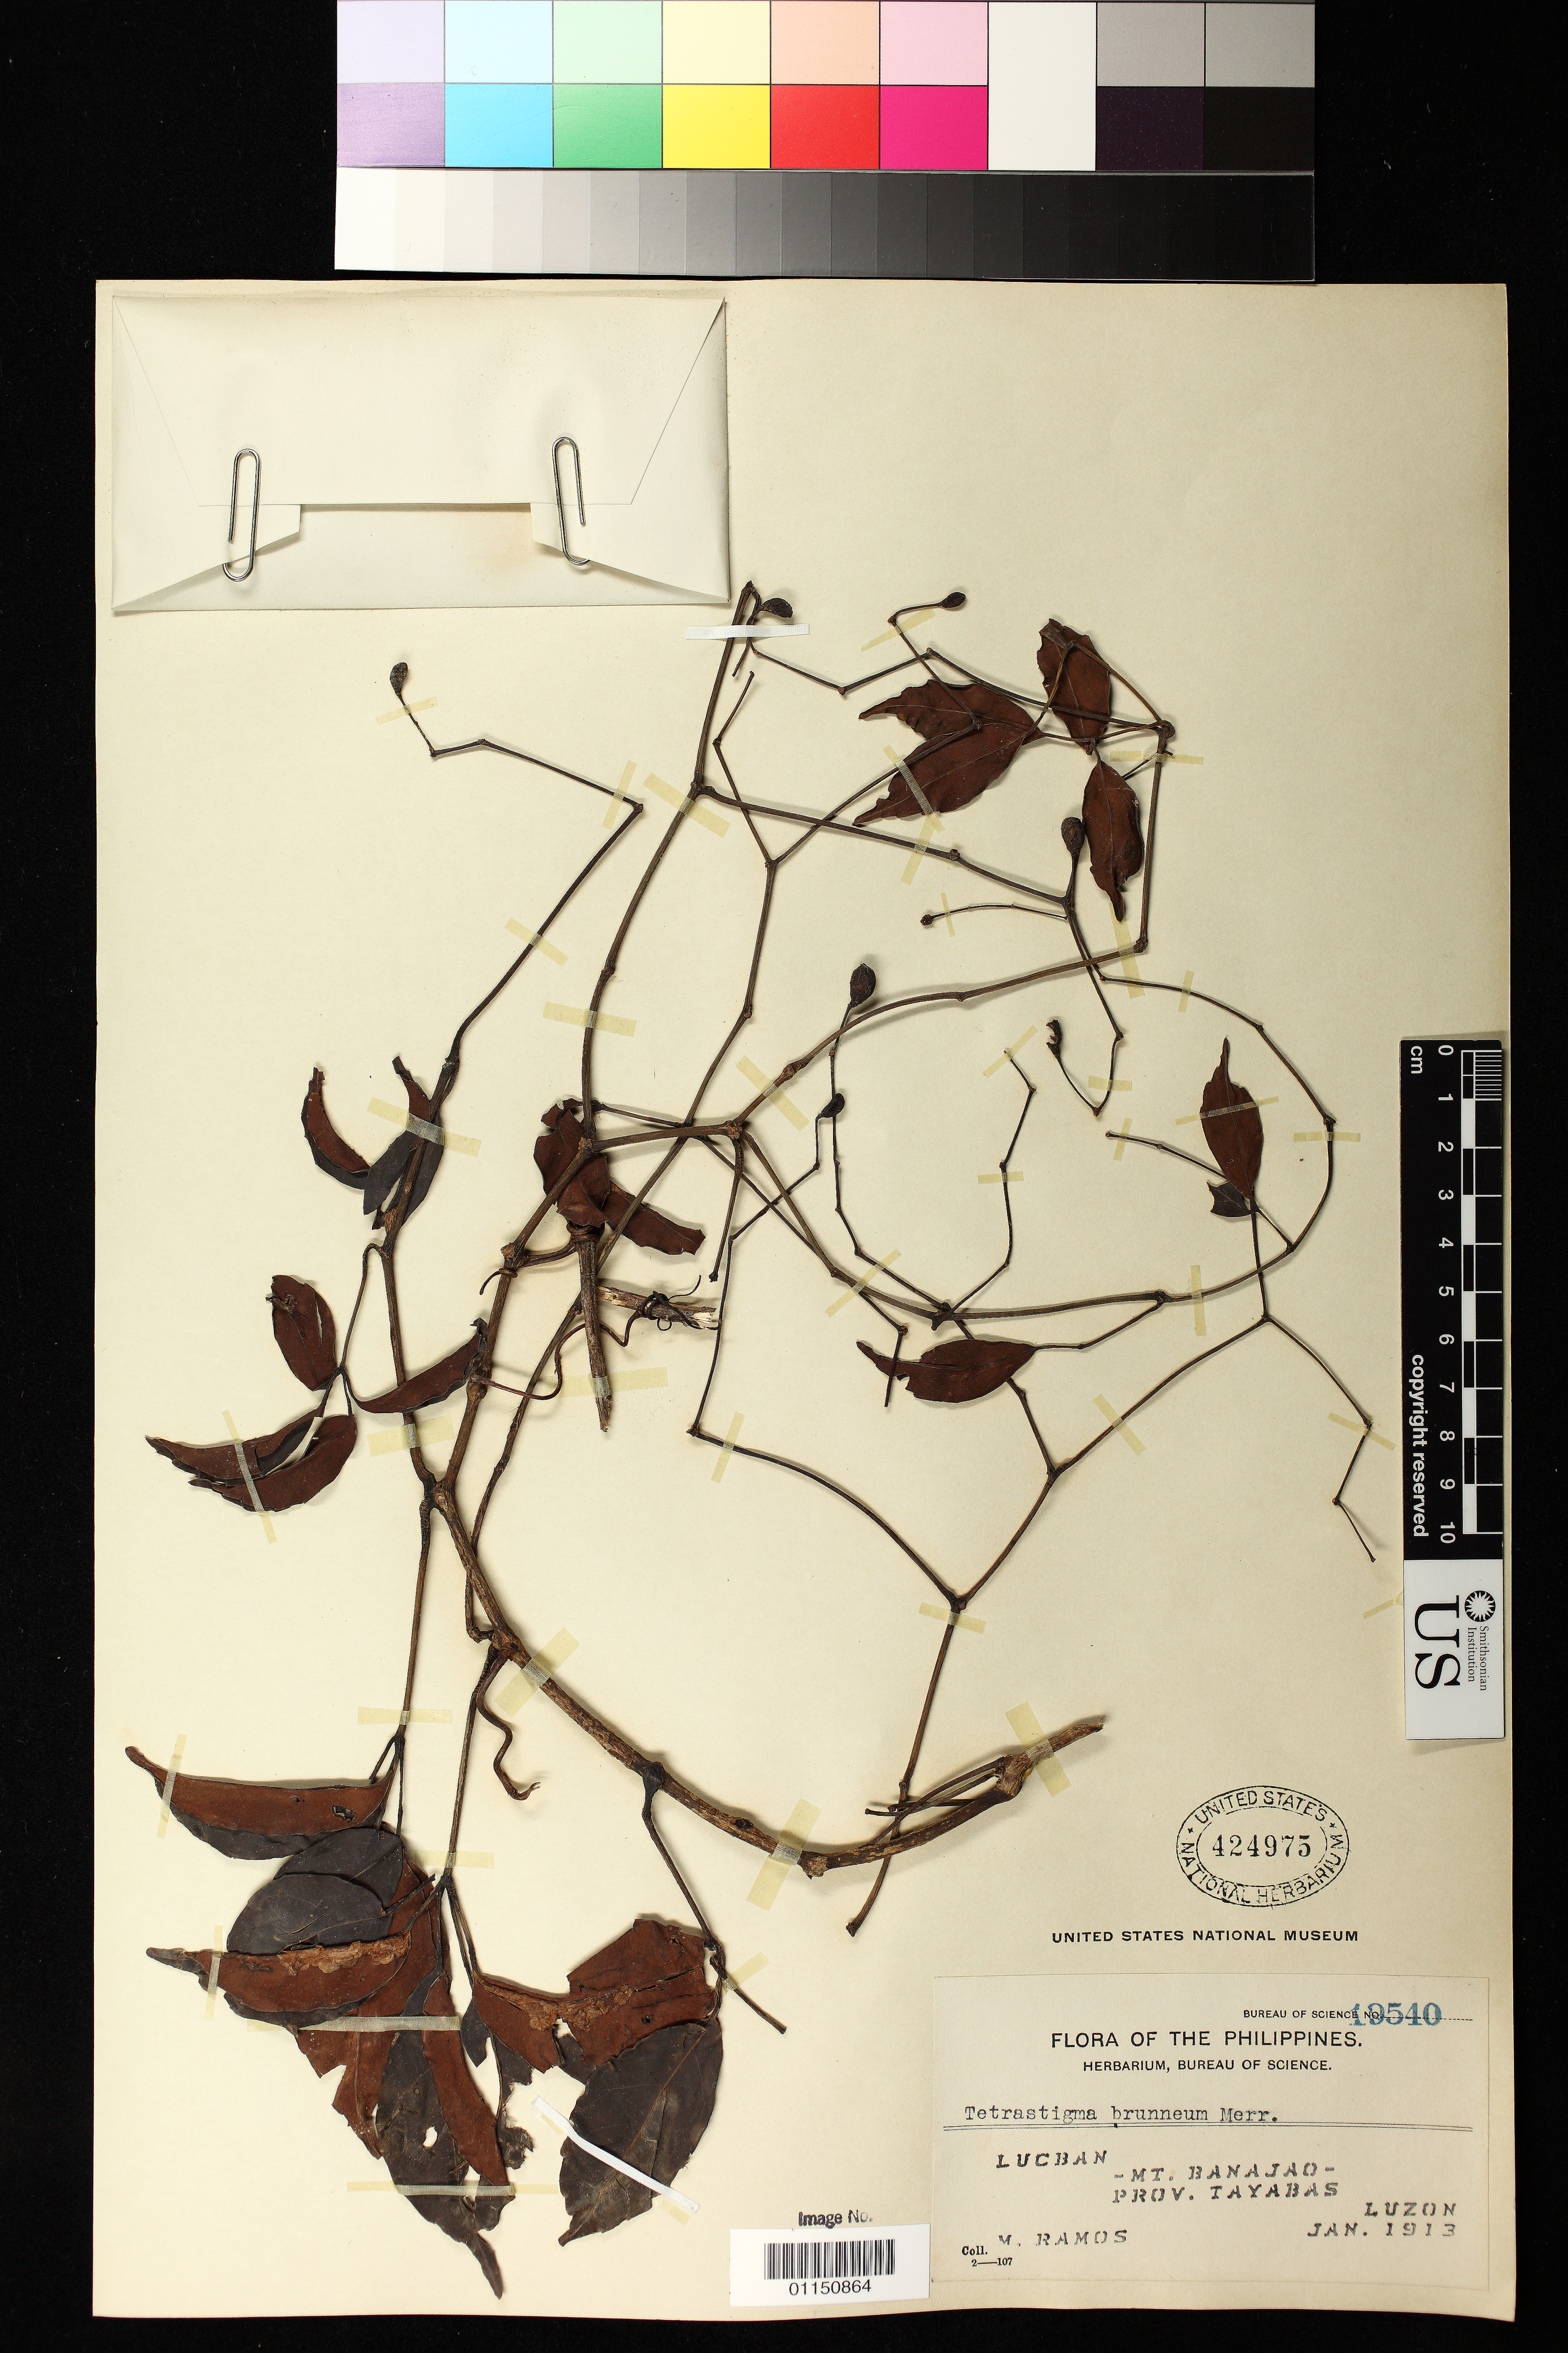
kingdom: Plantae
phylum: Tracheophyta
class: Magnoliopsida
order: Vitales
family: Vitaceae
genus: Tetrastigma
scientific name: Tetrastigma brunneum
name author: Merr.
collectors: M. Ramos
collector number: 19540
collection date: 1913-01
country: Philippines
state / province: Calabarzon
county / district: Quezon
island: Luzon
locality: Lucban. Mt Banajao. Luzon. Tayabas.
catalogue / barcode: US 424975